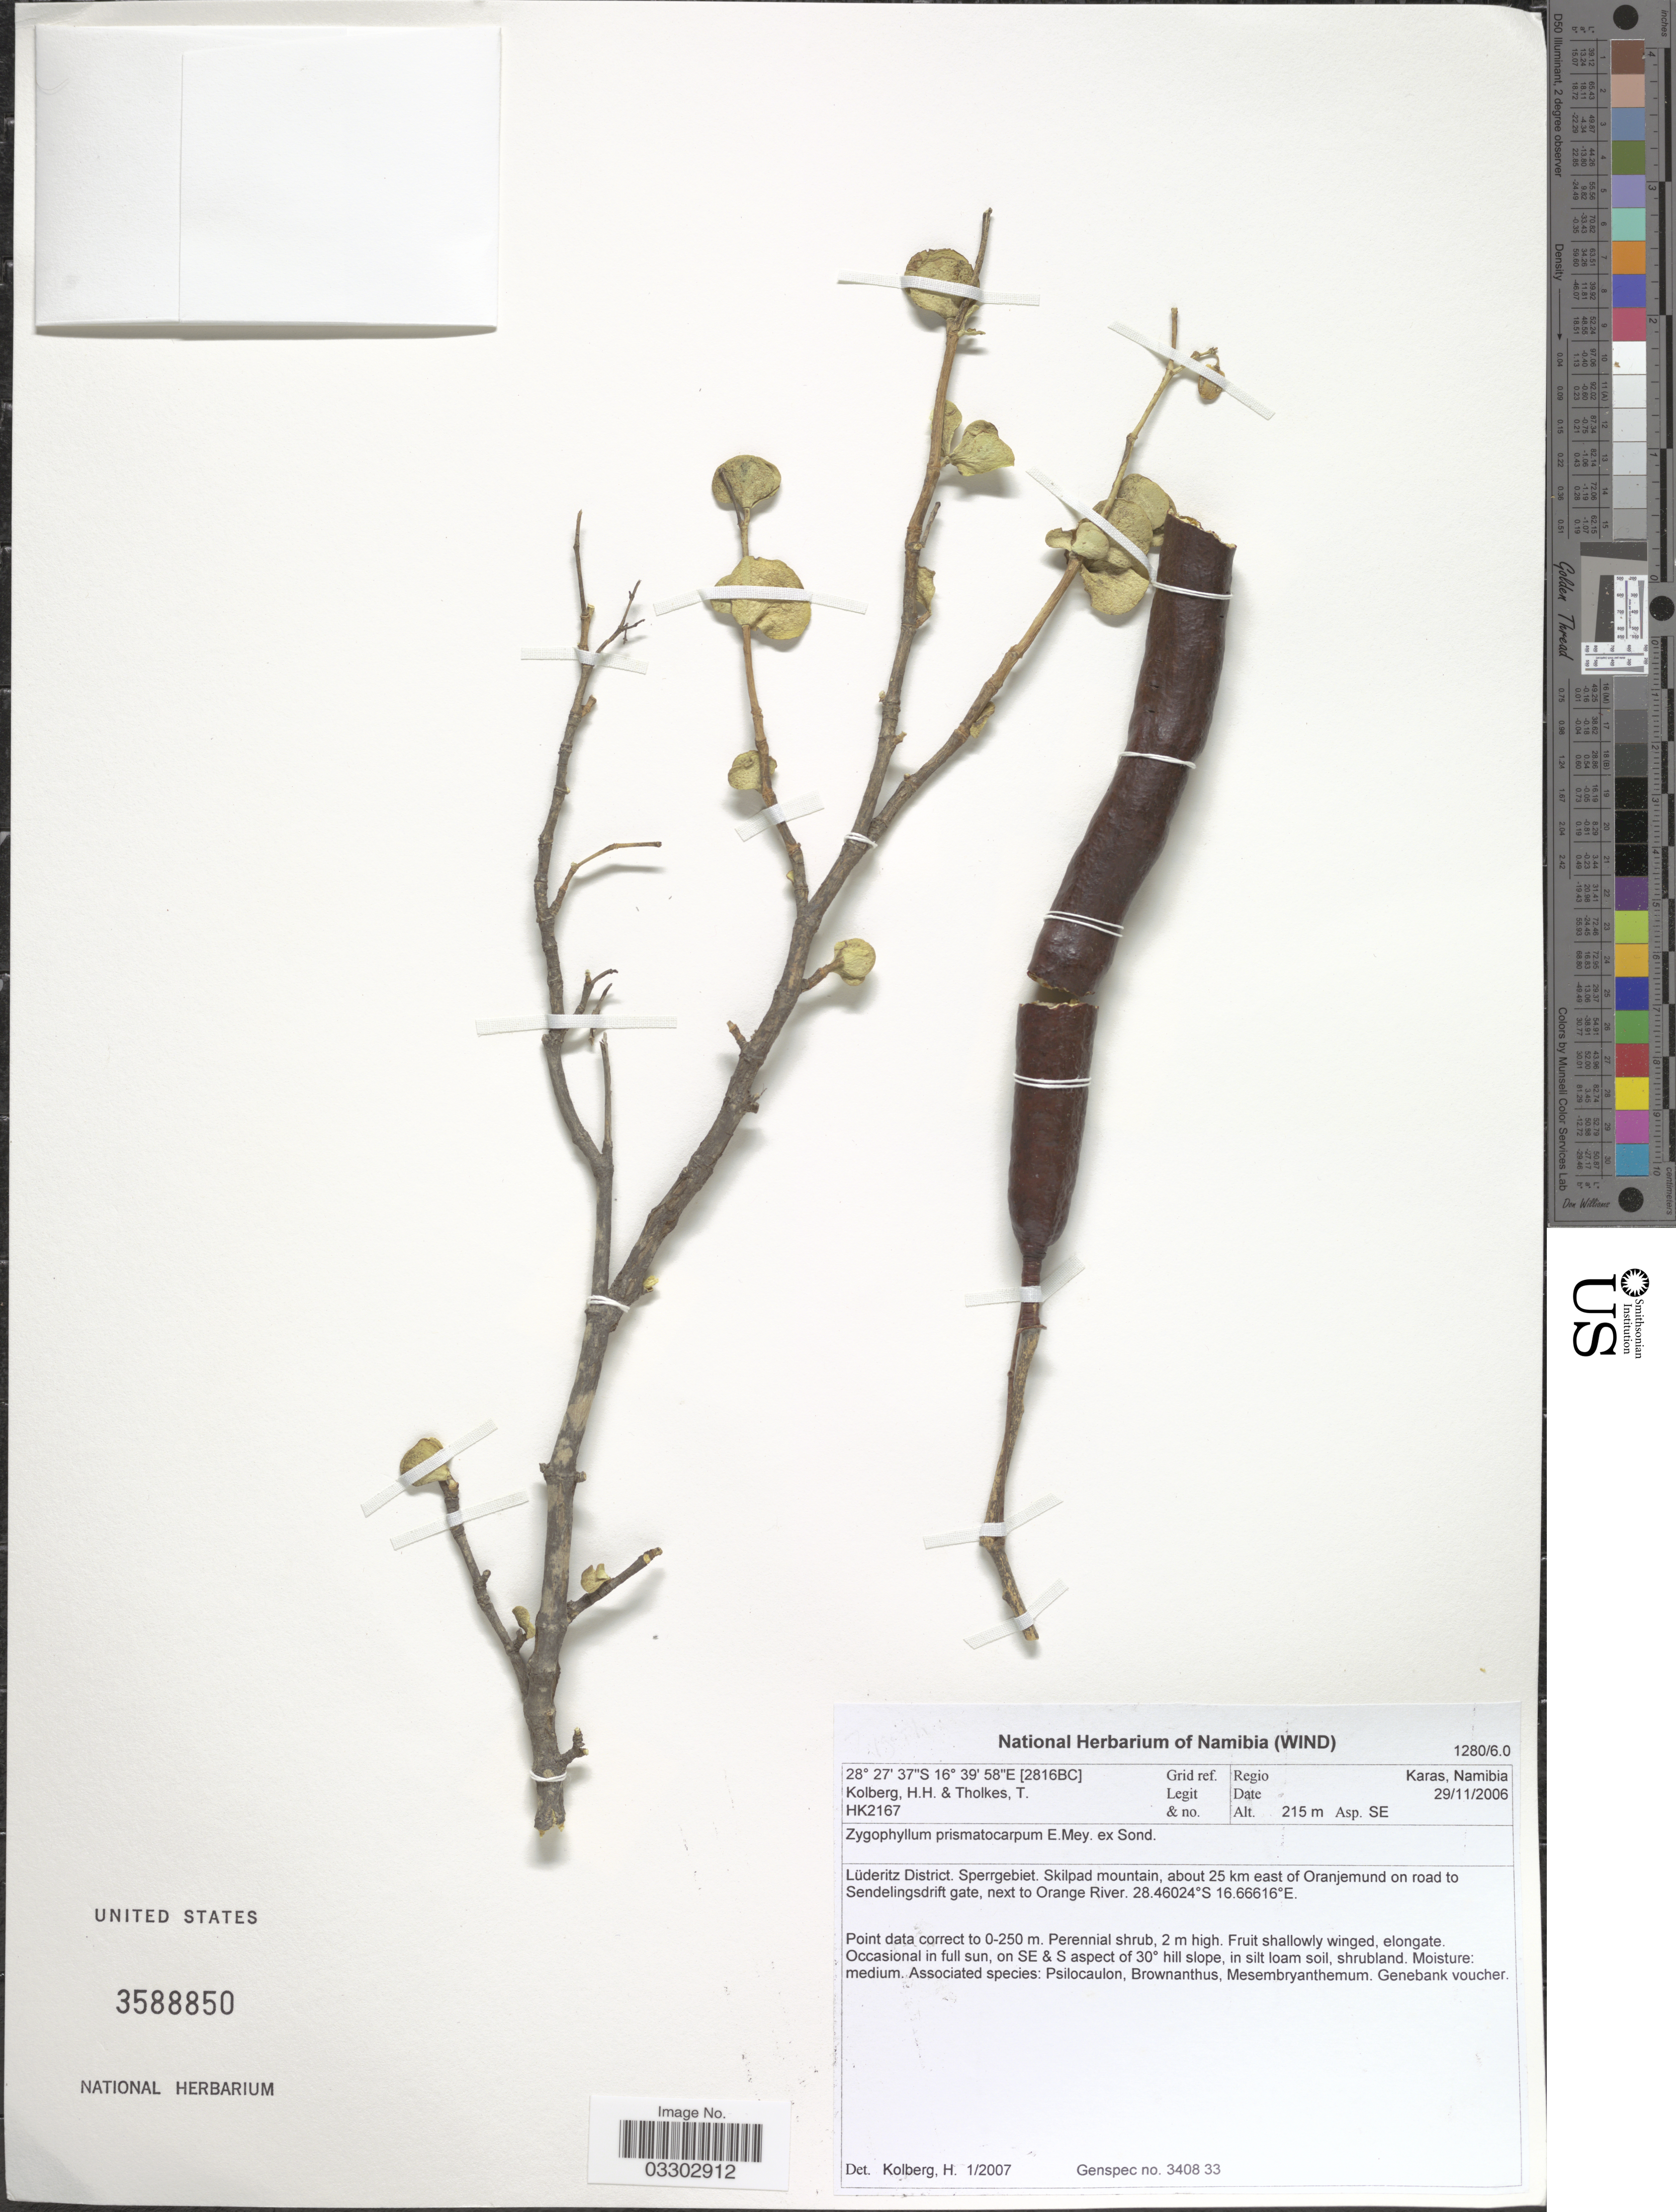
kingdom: Plantae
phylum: Tracheophyta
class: Magnoliopsida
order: Zygophyllales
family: Zygophyllaceae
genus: Zygophyllum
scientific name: Zygophyllum prismatocarpum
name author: E. Mey. ex Sond.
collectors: H. H. Kolberg & T. Tholkes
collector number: HK2167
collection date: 2006-11-29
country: Namibia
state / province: Karas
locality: Grid ref. [2816BC]. Regio Karas, Namibia. Lüderitz District, Sperrgebiet. Skilpad mountain, about 25 km east of Oranjemund on road to Sendelingsdrift gate, next to Orange River.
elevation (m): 215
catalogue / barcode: US 3588850